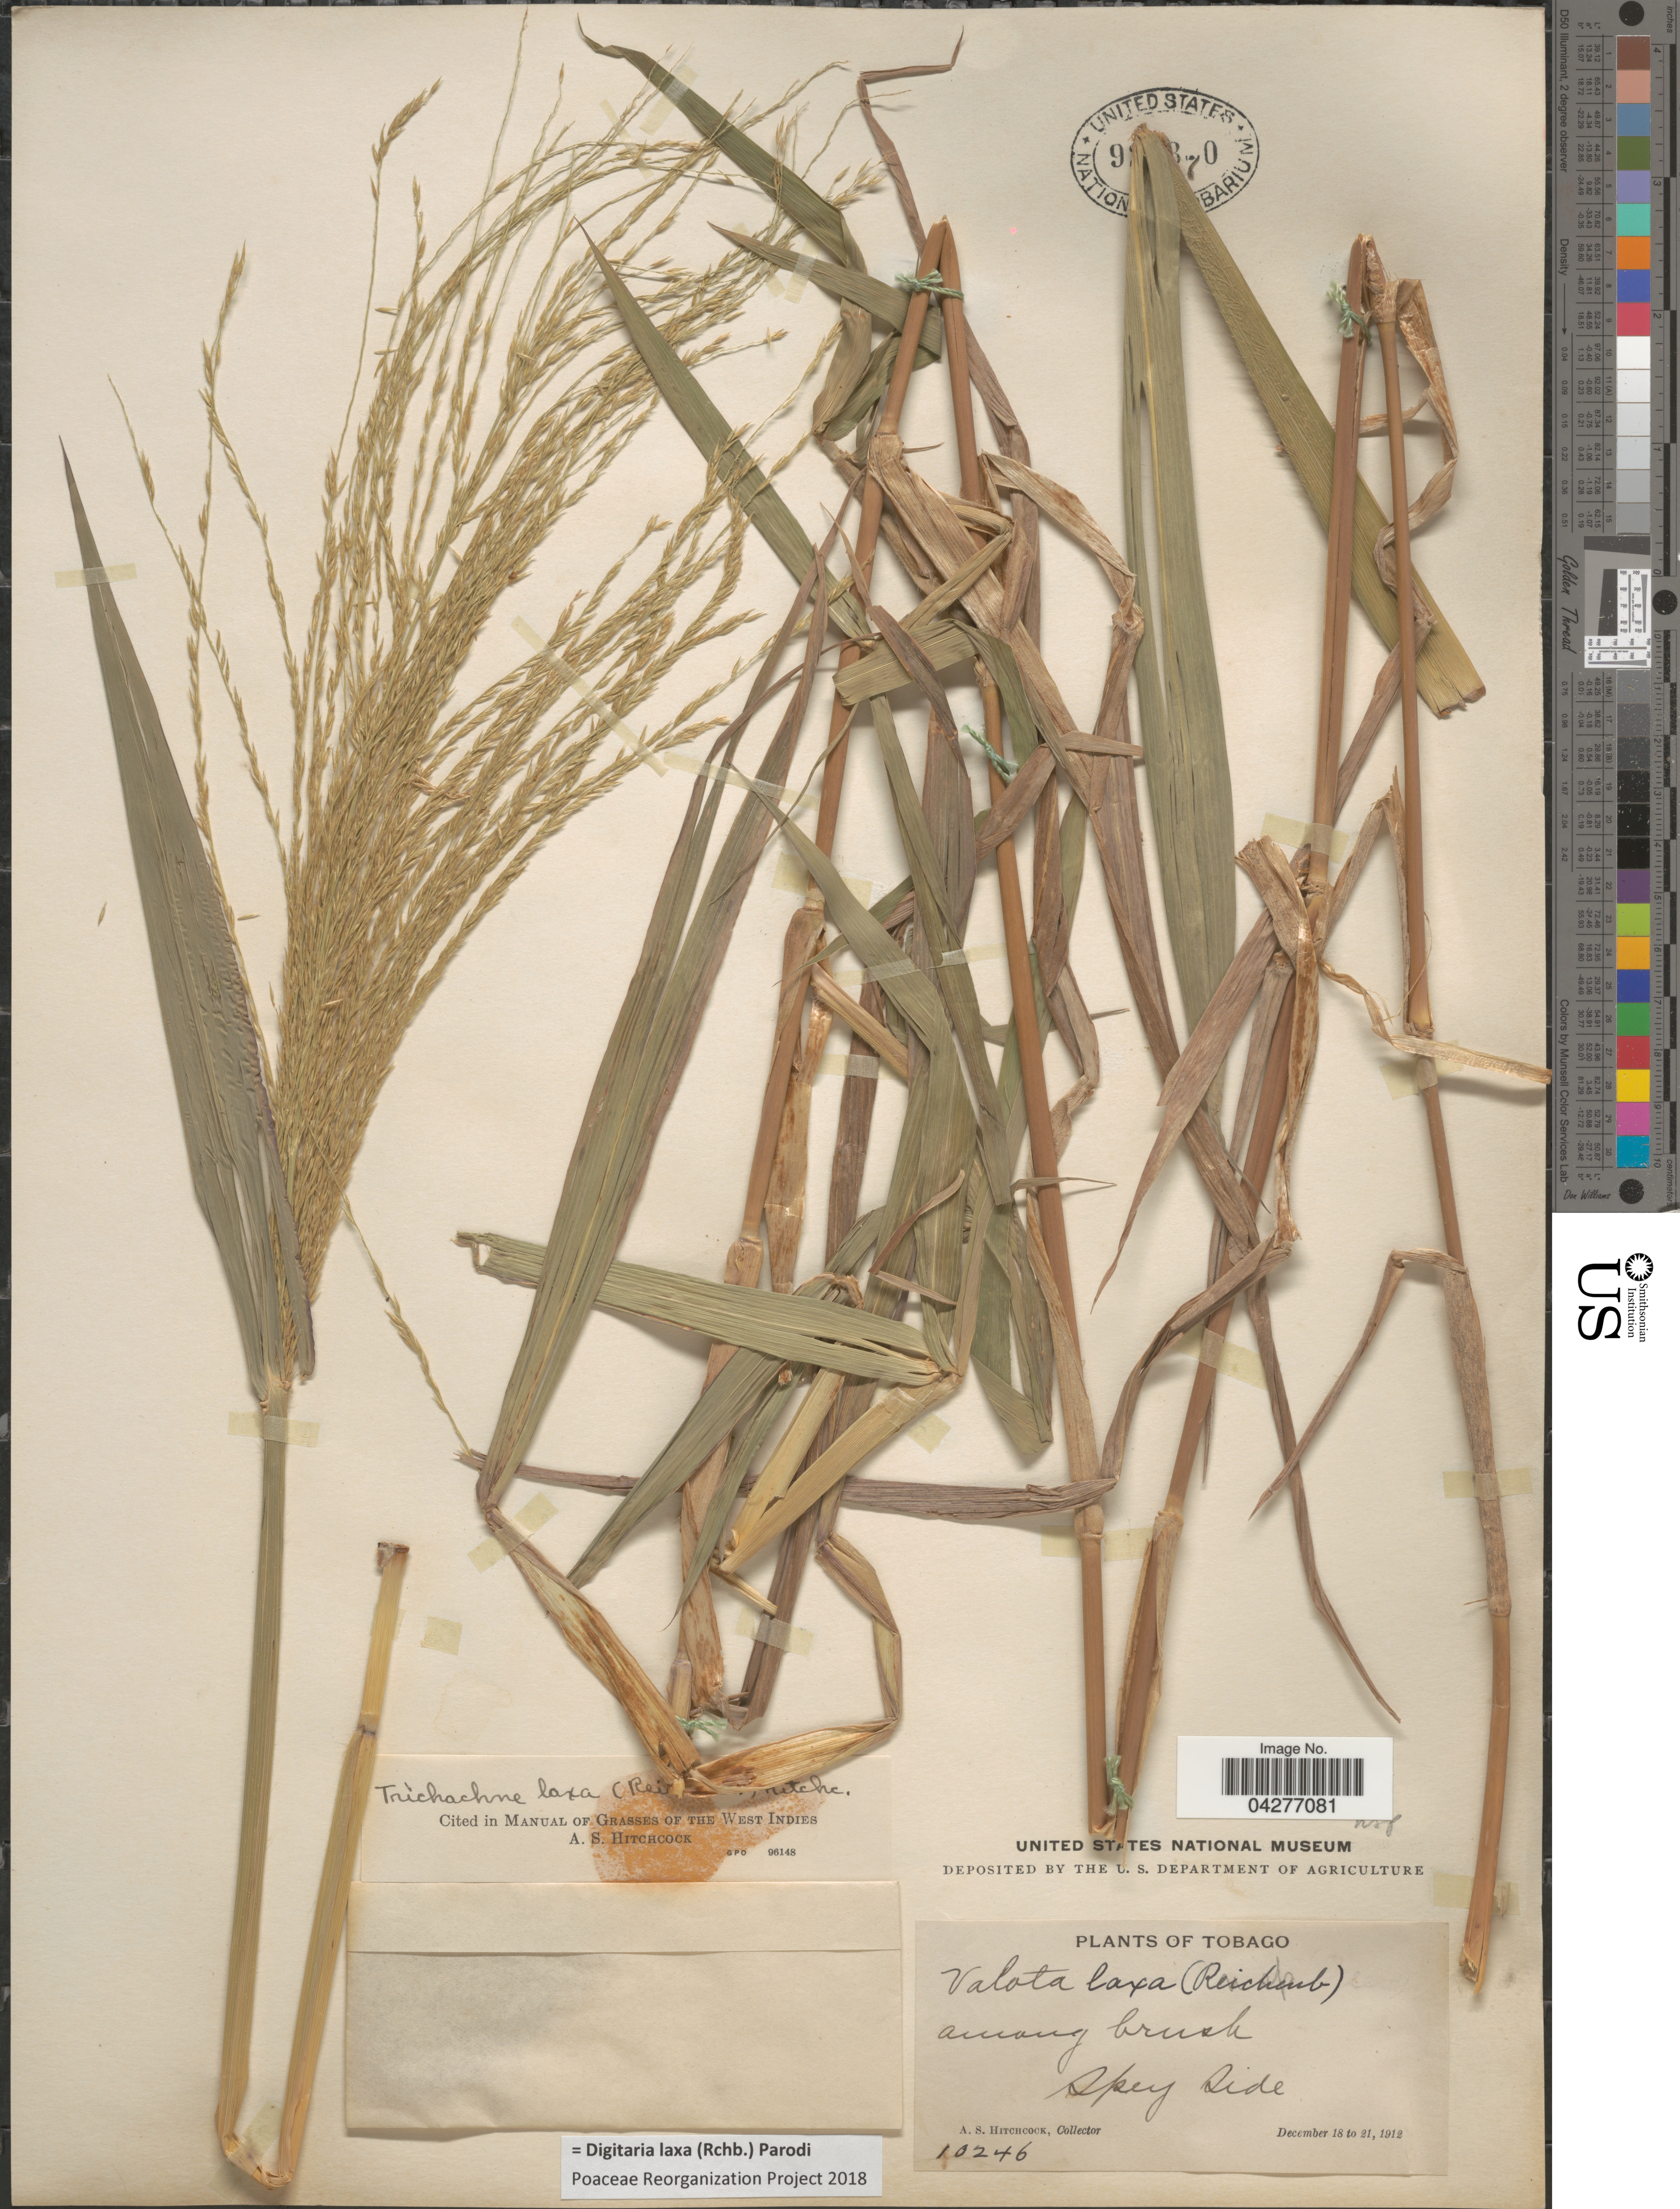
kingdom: Plantae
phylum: Tracheophyta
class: Liliopsida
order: Poales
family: Poaceae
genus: Digitaria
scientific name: Digitaria laxa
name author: (Rchb. ex A. Spreng.) Parodi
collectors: A. S. Hitchcock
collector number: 10246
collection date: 1912-12-18/1912-12-21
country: Trinidad and Tobago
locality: Tobago. Spey Side.